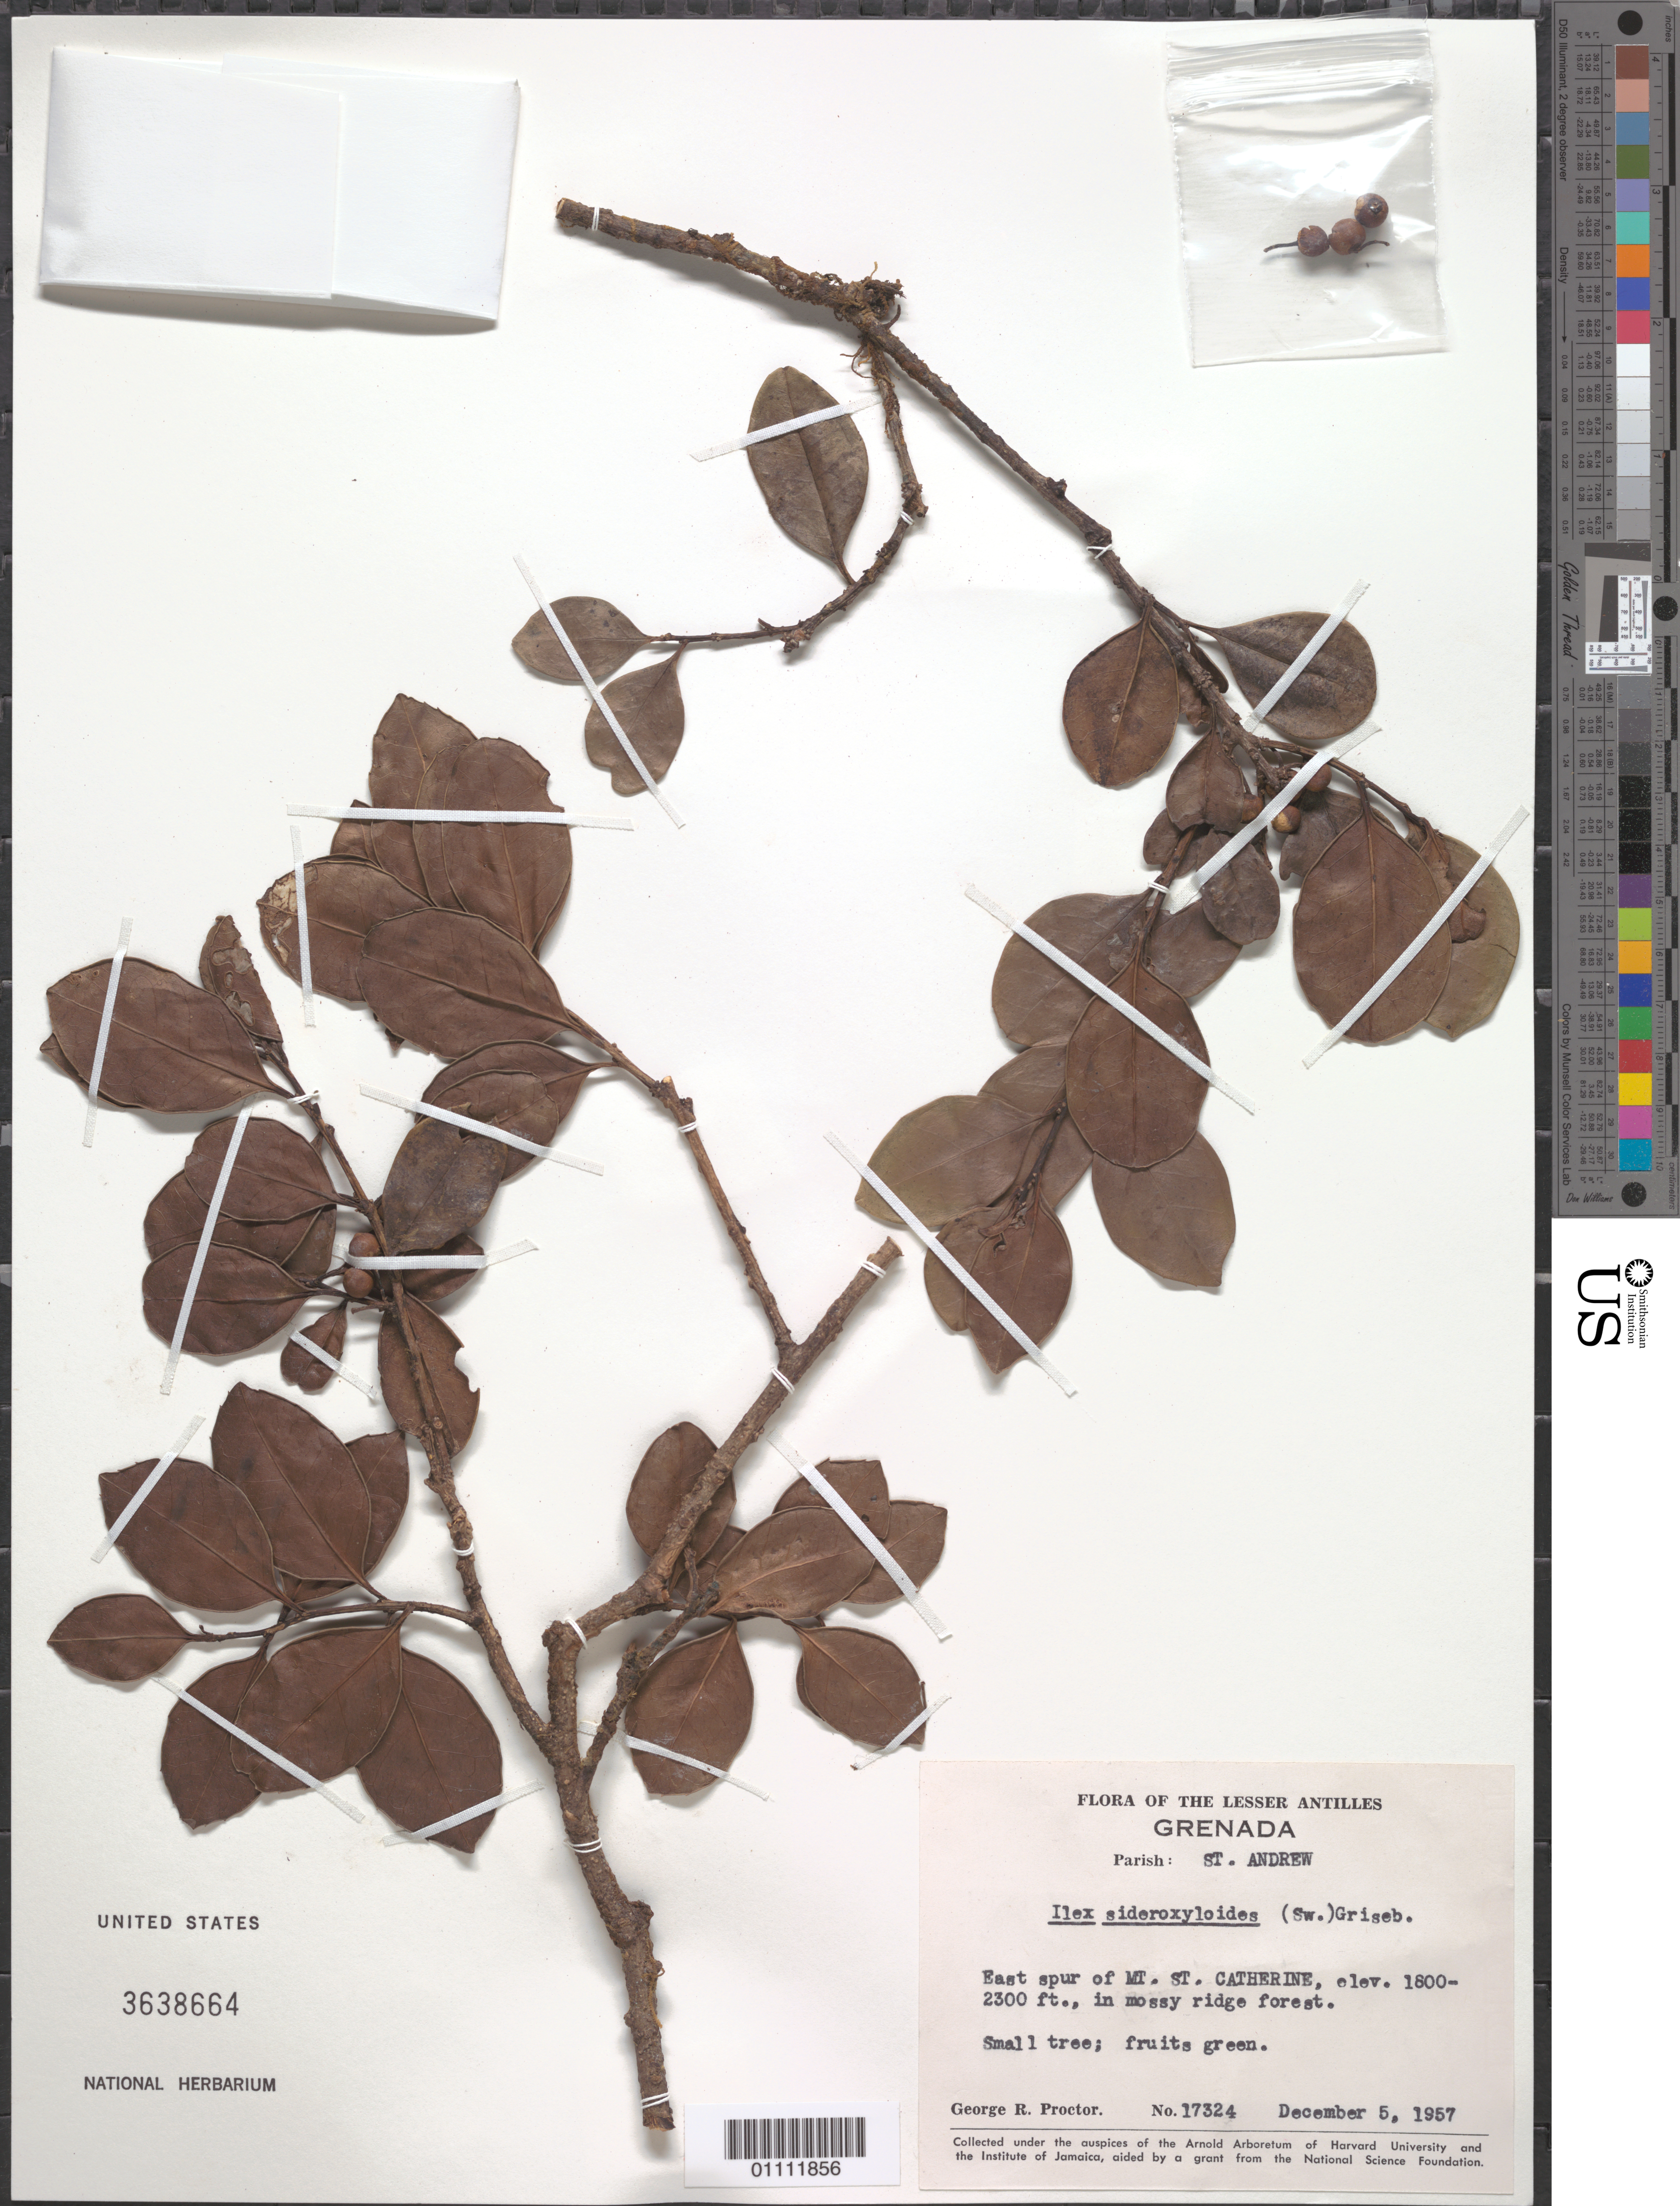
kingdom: Plantae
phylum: Tracheophyta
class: Magnoliopsida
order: Aquifoliales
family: Aquifoliaceae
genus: Ilex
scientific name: Ilex sideroxyloides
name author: (Sw.) Griseb.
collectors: G. R. Proctor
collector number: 17324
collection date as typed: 05 Dec 1957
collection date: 1957-12-05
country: Grenada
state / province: Saint Andrew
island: Grenada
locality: Mt. St. Catherine, E spur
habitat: In mossy ridge forest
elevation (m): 549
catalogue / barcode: US 3638664